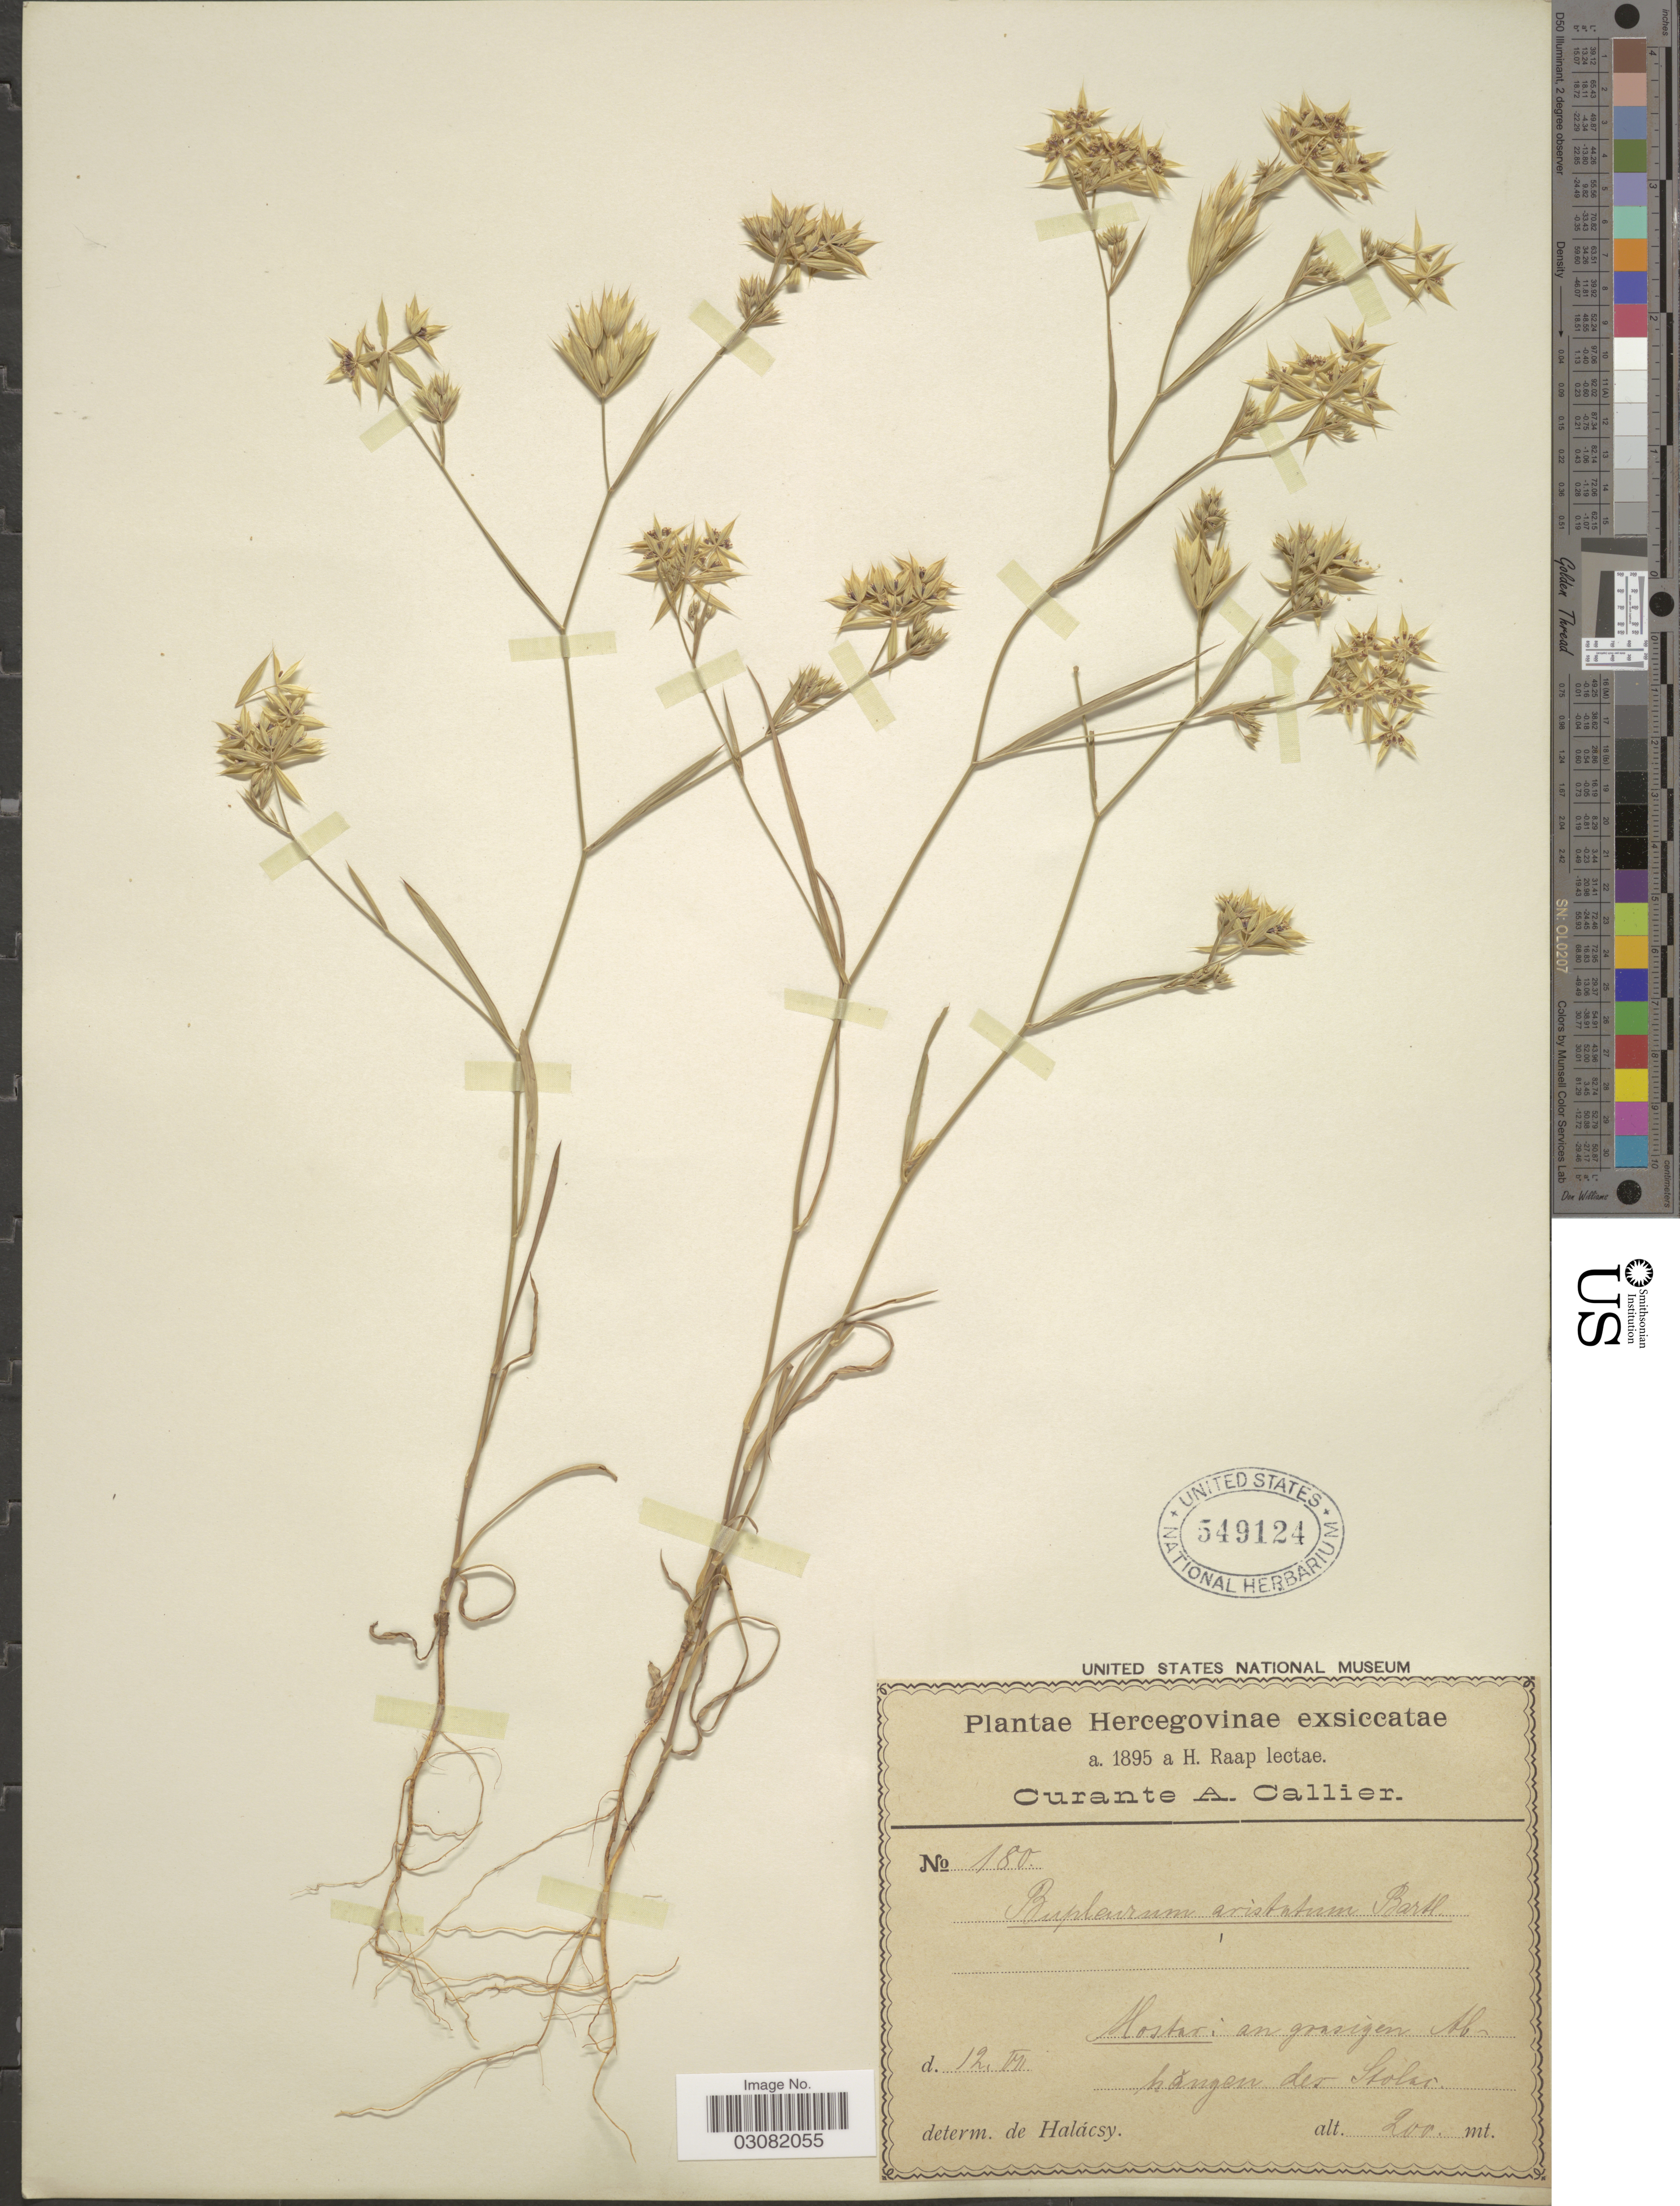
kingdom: Plantae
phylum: Tracheophyta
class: Magnoliopsida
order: Apiales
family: Apiaceae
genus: Bupleurum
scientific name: Bupleurum veronense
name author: Turra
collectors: H. Raap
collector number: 180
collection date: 1895-07-12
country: Bosnia and Herzegovina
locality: Hercegovinae, Mostar: an grasigen Ab hangen des Stolar.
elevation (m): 200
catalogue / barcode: US 549124